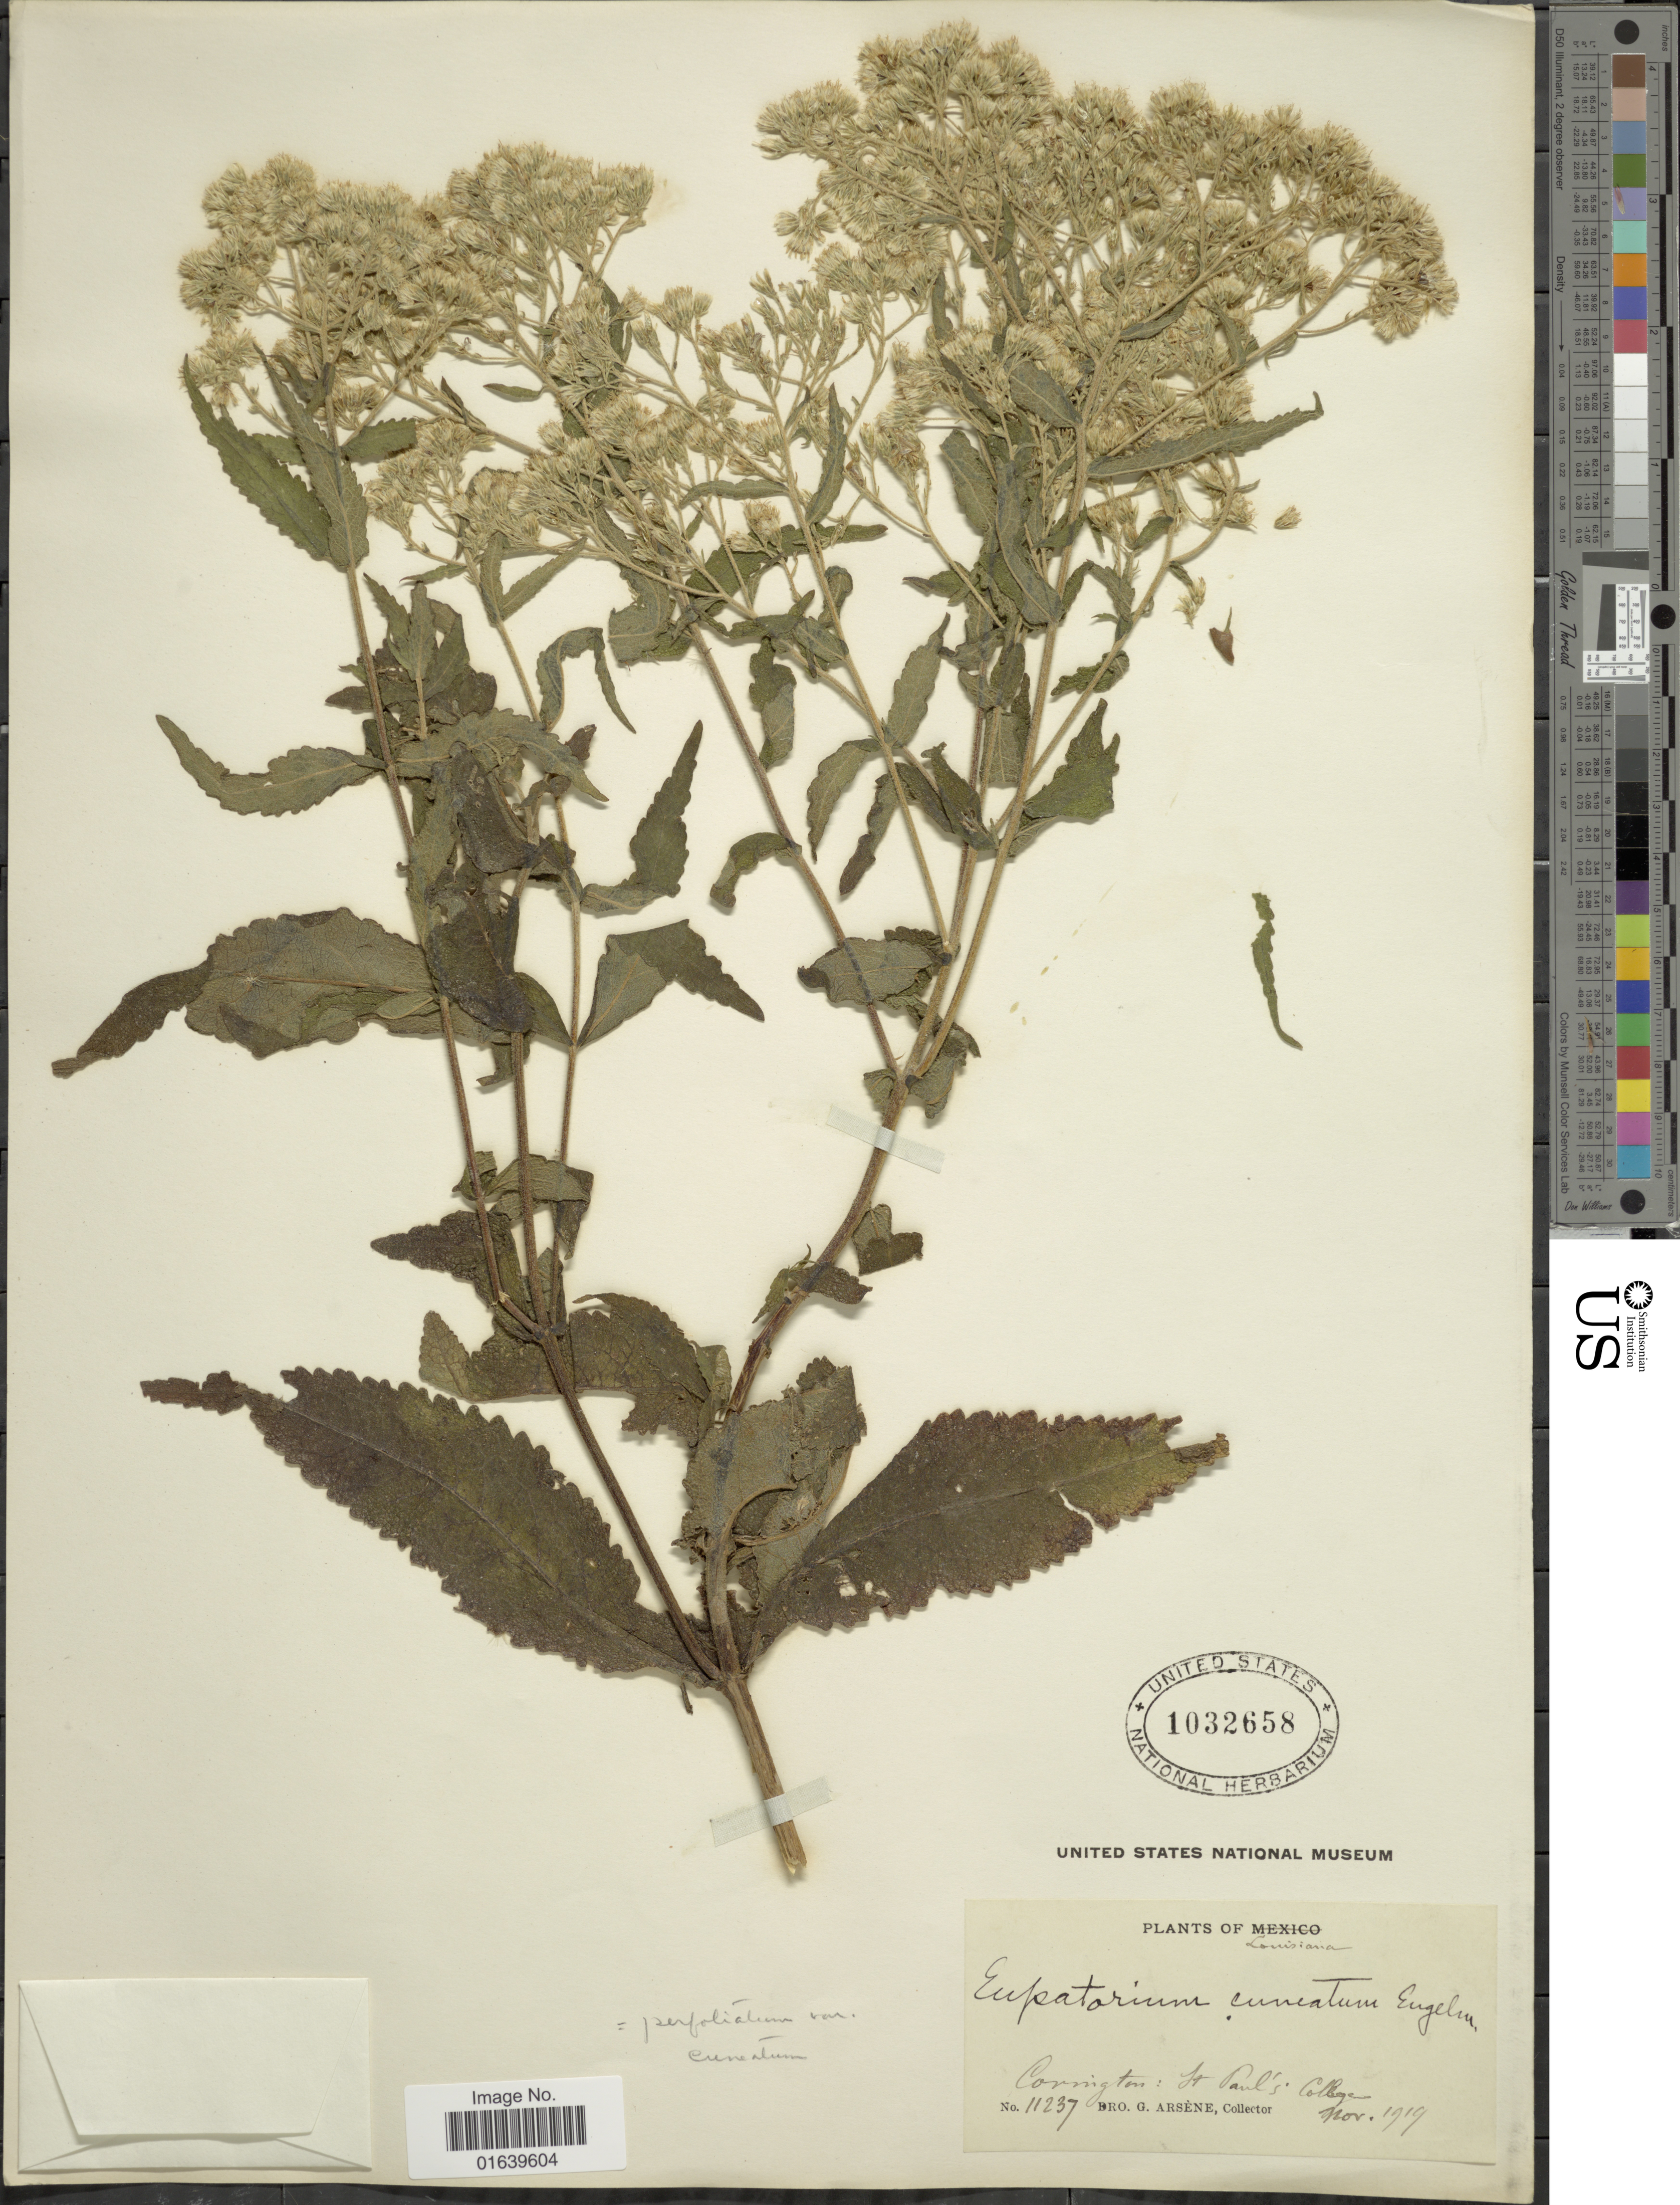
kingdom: Plantae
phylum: Tracheophyta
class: Magnoliopsida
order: Asterales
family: Asteraceae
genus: Eupatorium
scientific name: Eupatorium perfoliatum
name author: L.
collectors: Bro. G. Arsène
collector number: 11237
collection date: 1919-11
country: United States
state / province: Louisiana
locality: Connington: St. Paul's College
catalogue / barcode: US 1032658